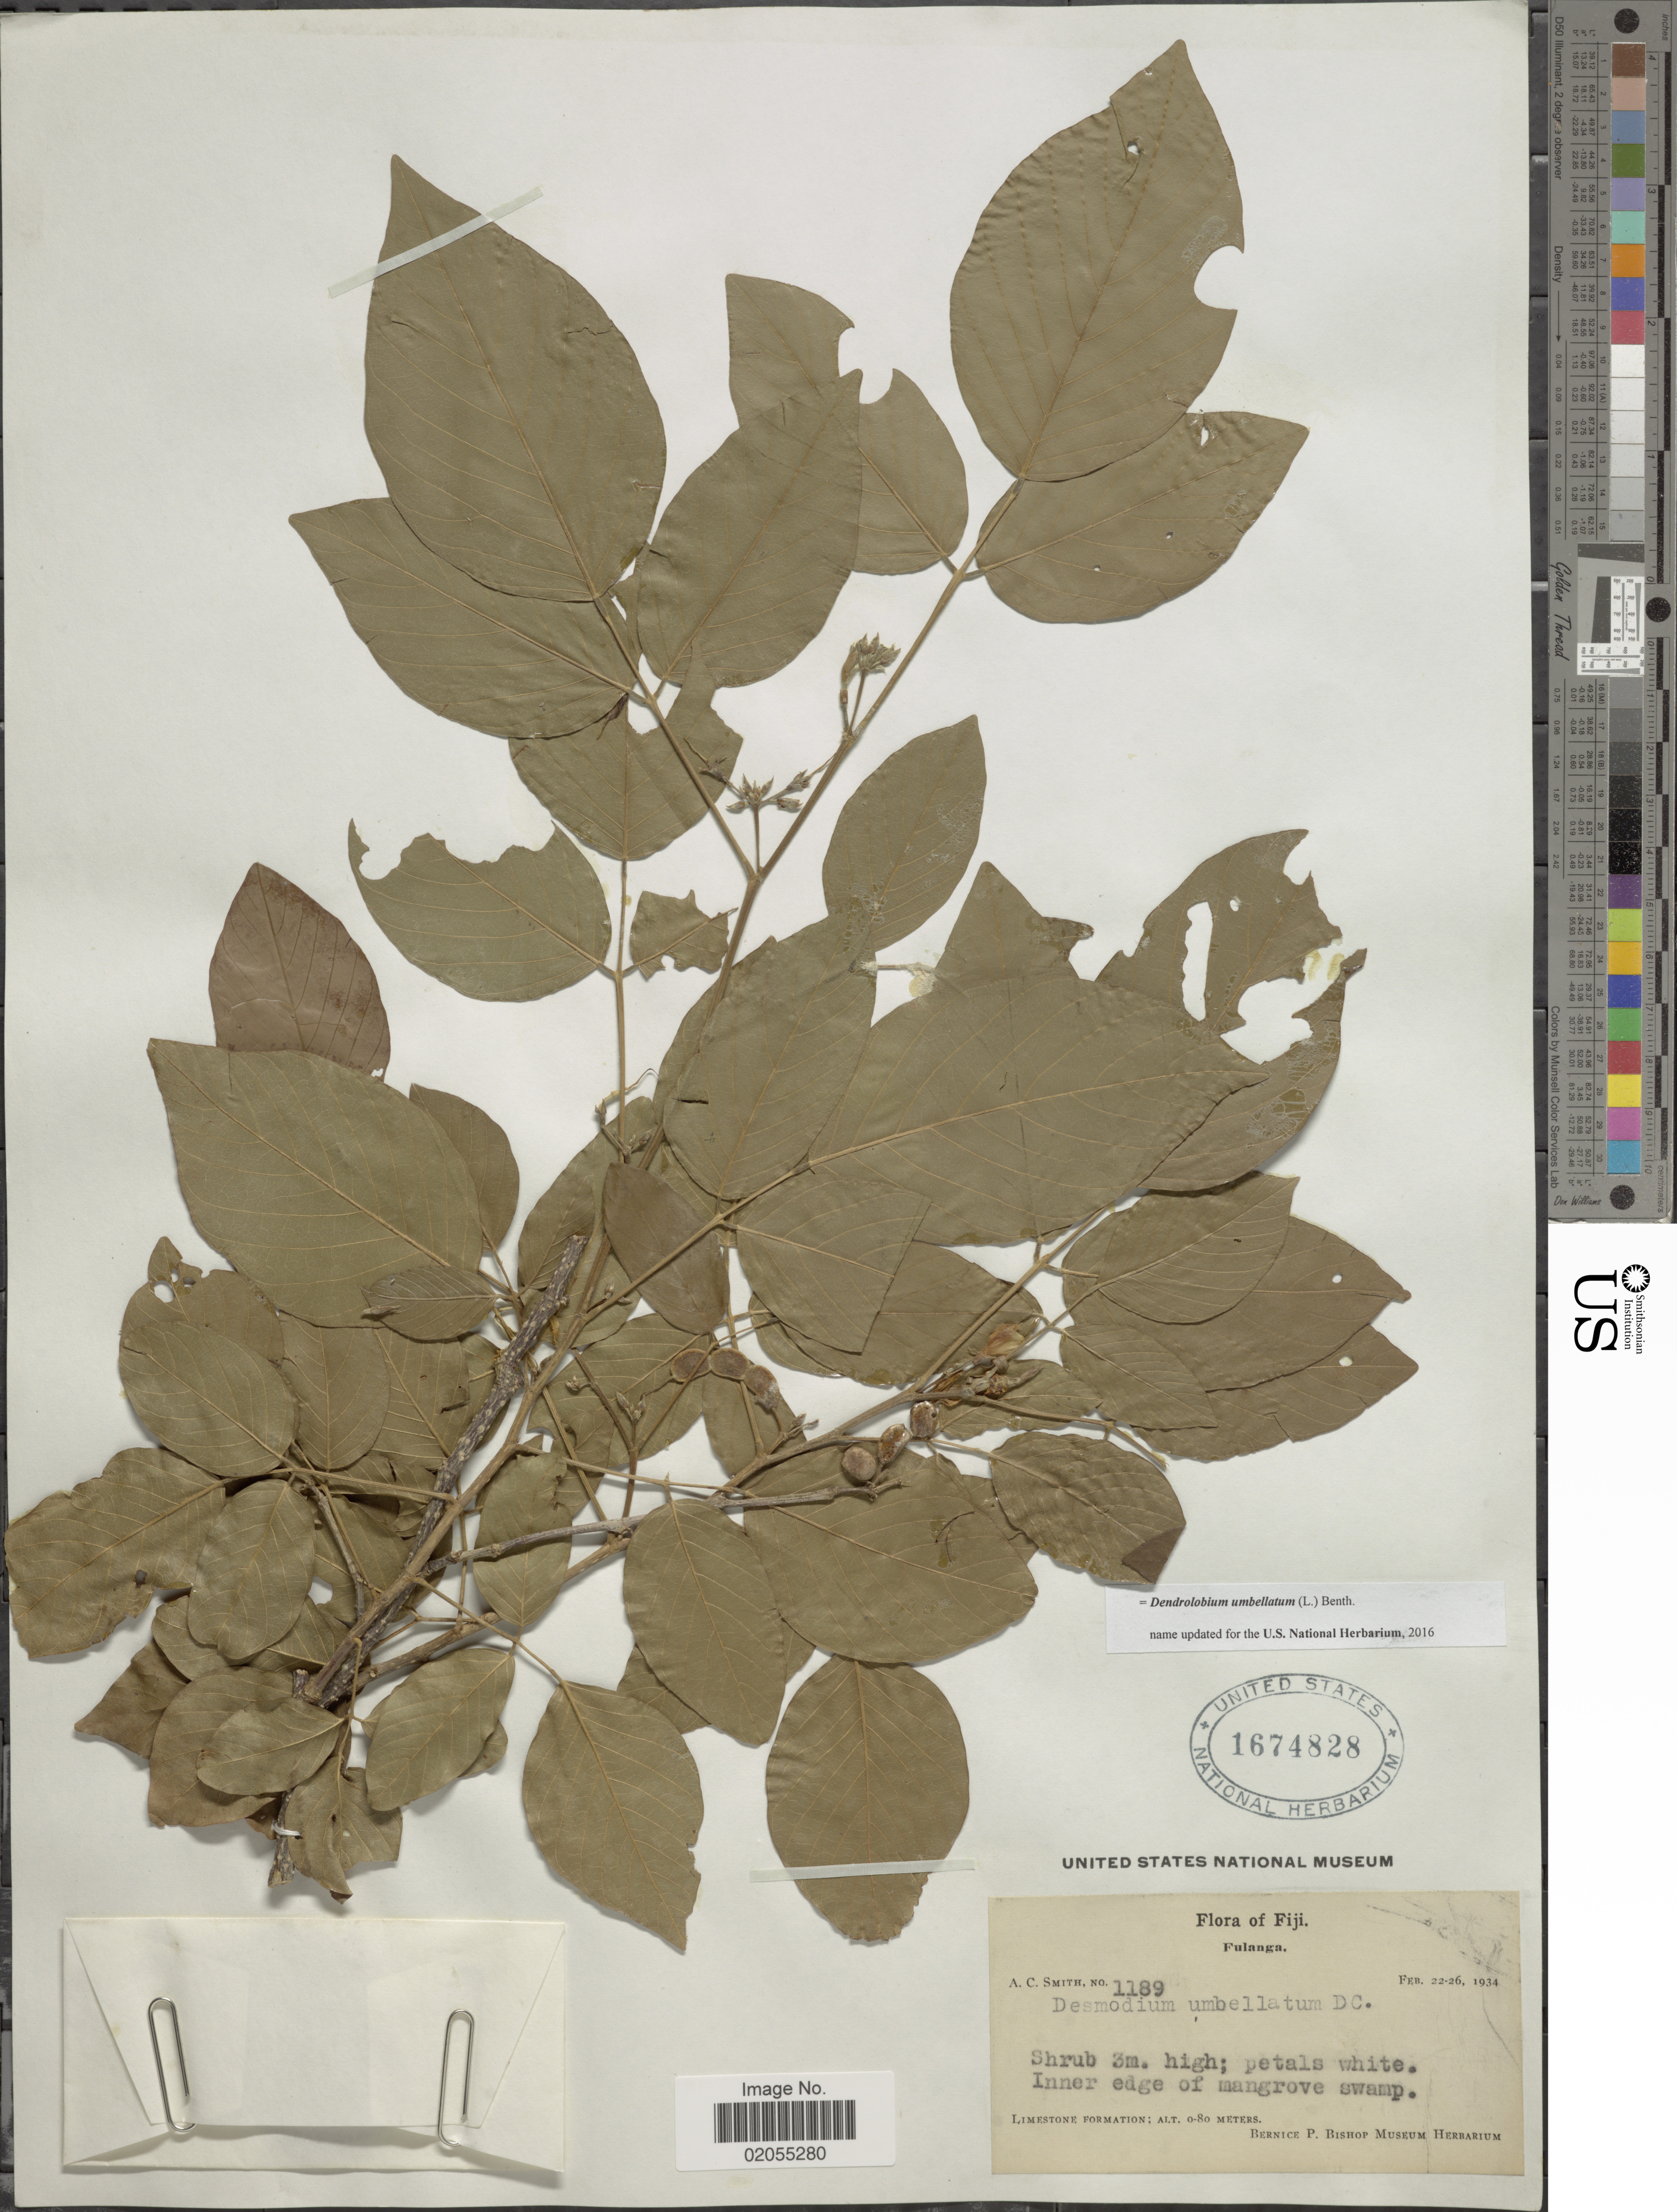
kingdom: Plantae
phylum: Tracheophyta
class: Magnoliopsida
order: Fabales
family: Fabaceae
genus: Dendrolobium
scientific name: Dendrolobium umbellatum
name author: (L.) Benth.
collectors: A. C. Smith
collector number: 1189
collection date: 1934-02-22/1934-02-26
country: Fiji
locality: Fulanga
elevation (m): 0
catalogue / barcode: US 1674828